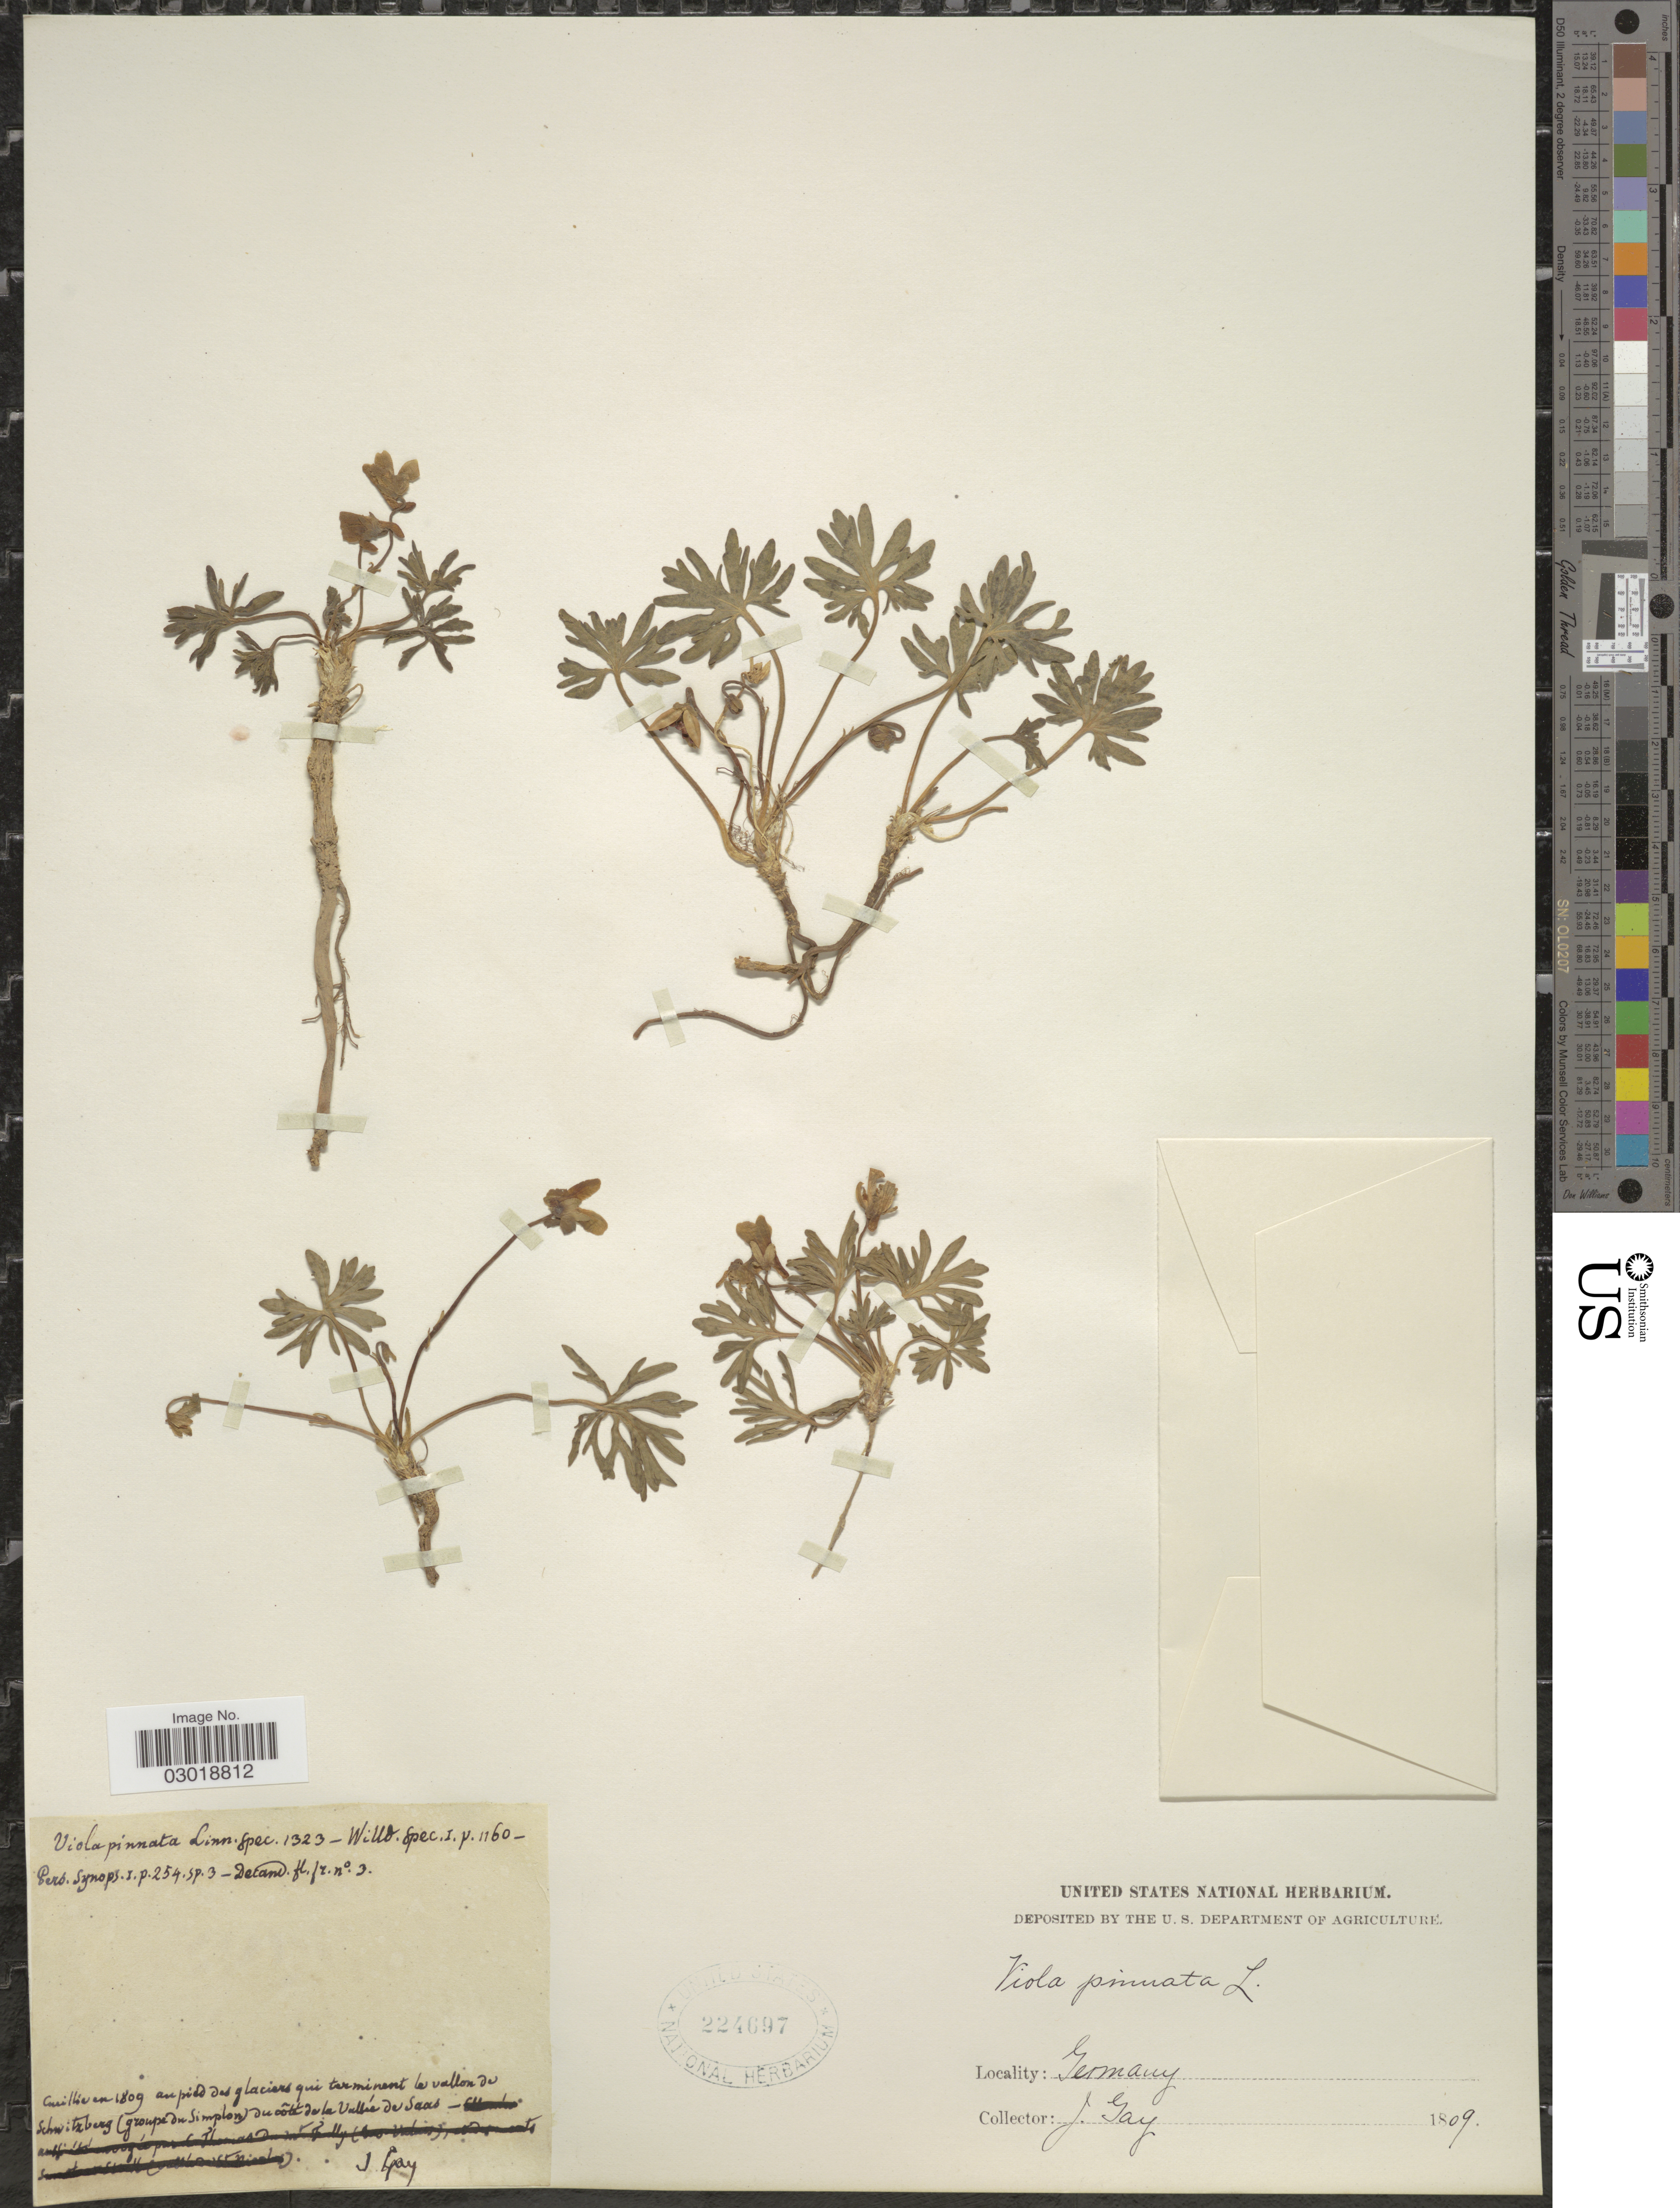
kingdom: Plantae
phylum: Tracheophyta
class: Magnoliopsida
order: Malpighiales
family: Violaceae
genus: Viola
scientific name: Viola pinnata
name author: L.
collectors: J. Gay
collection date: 1809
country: Germany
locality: Cueillie en 1809 au pied des glaciers qui terminent le vallon de Schwitzberg (groupe du Simplon) du côtet [interpreted] de la Vallée de Saas.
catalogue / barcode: US 224697